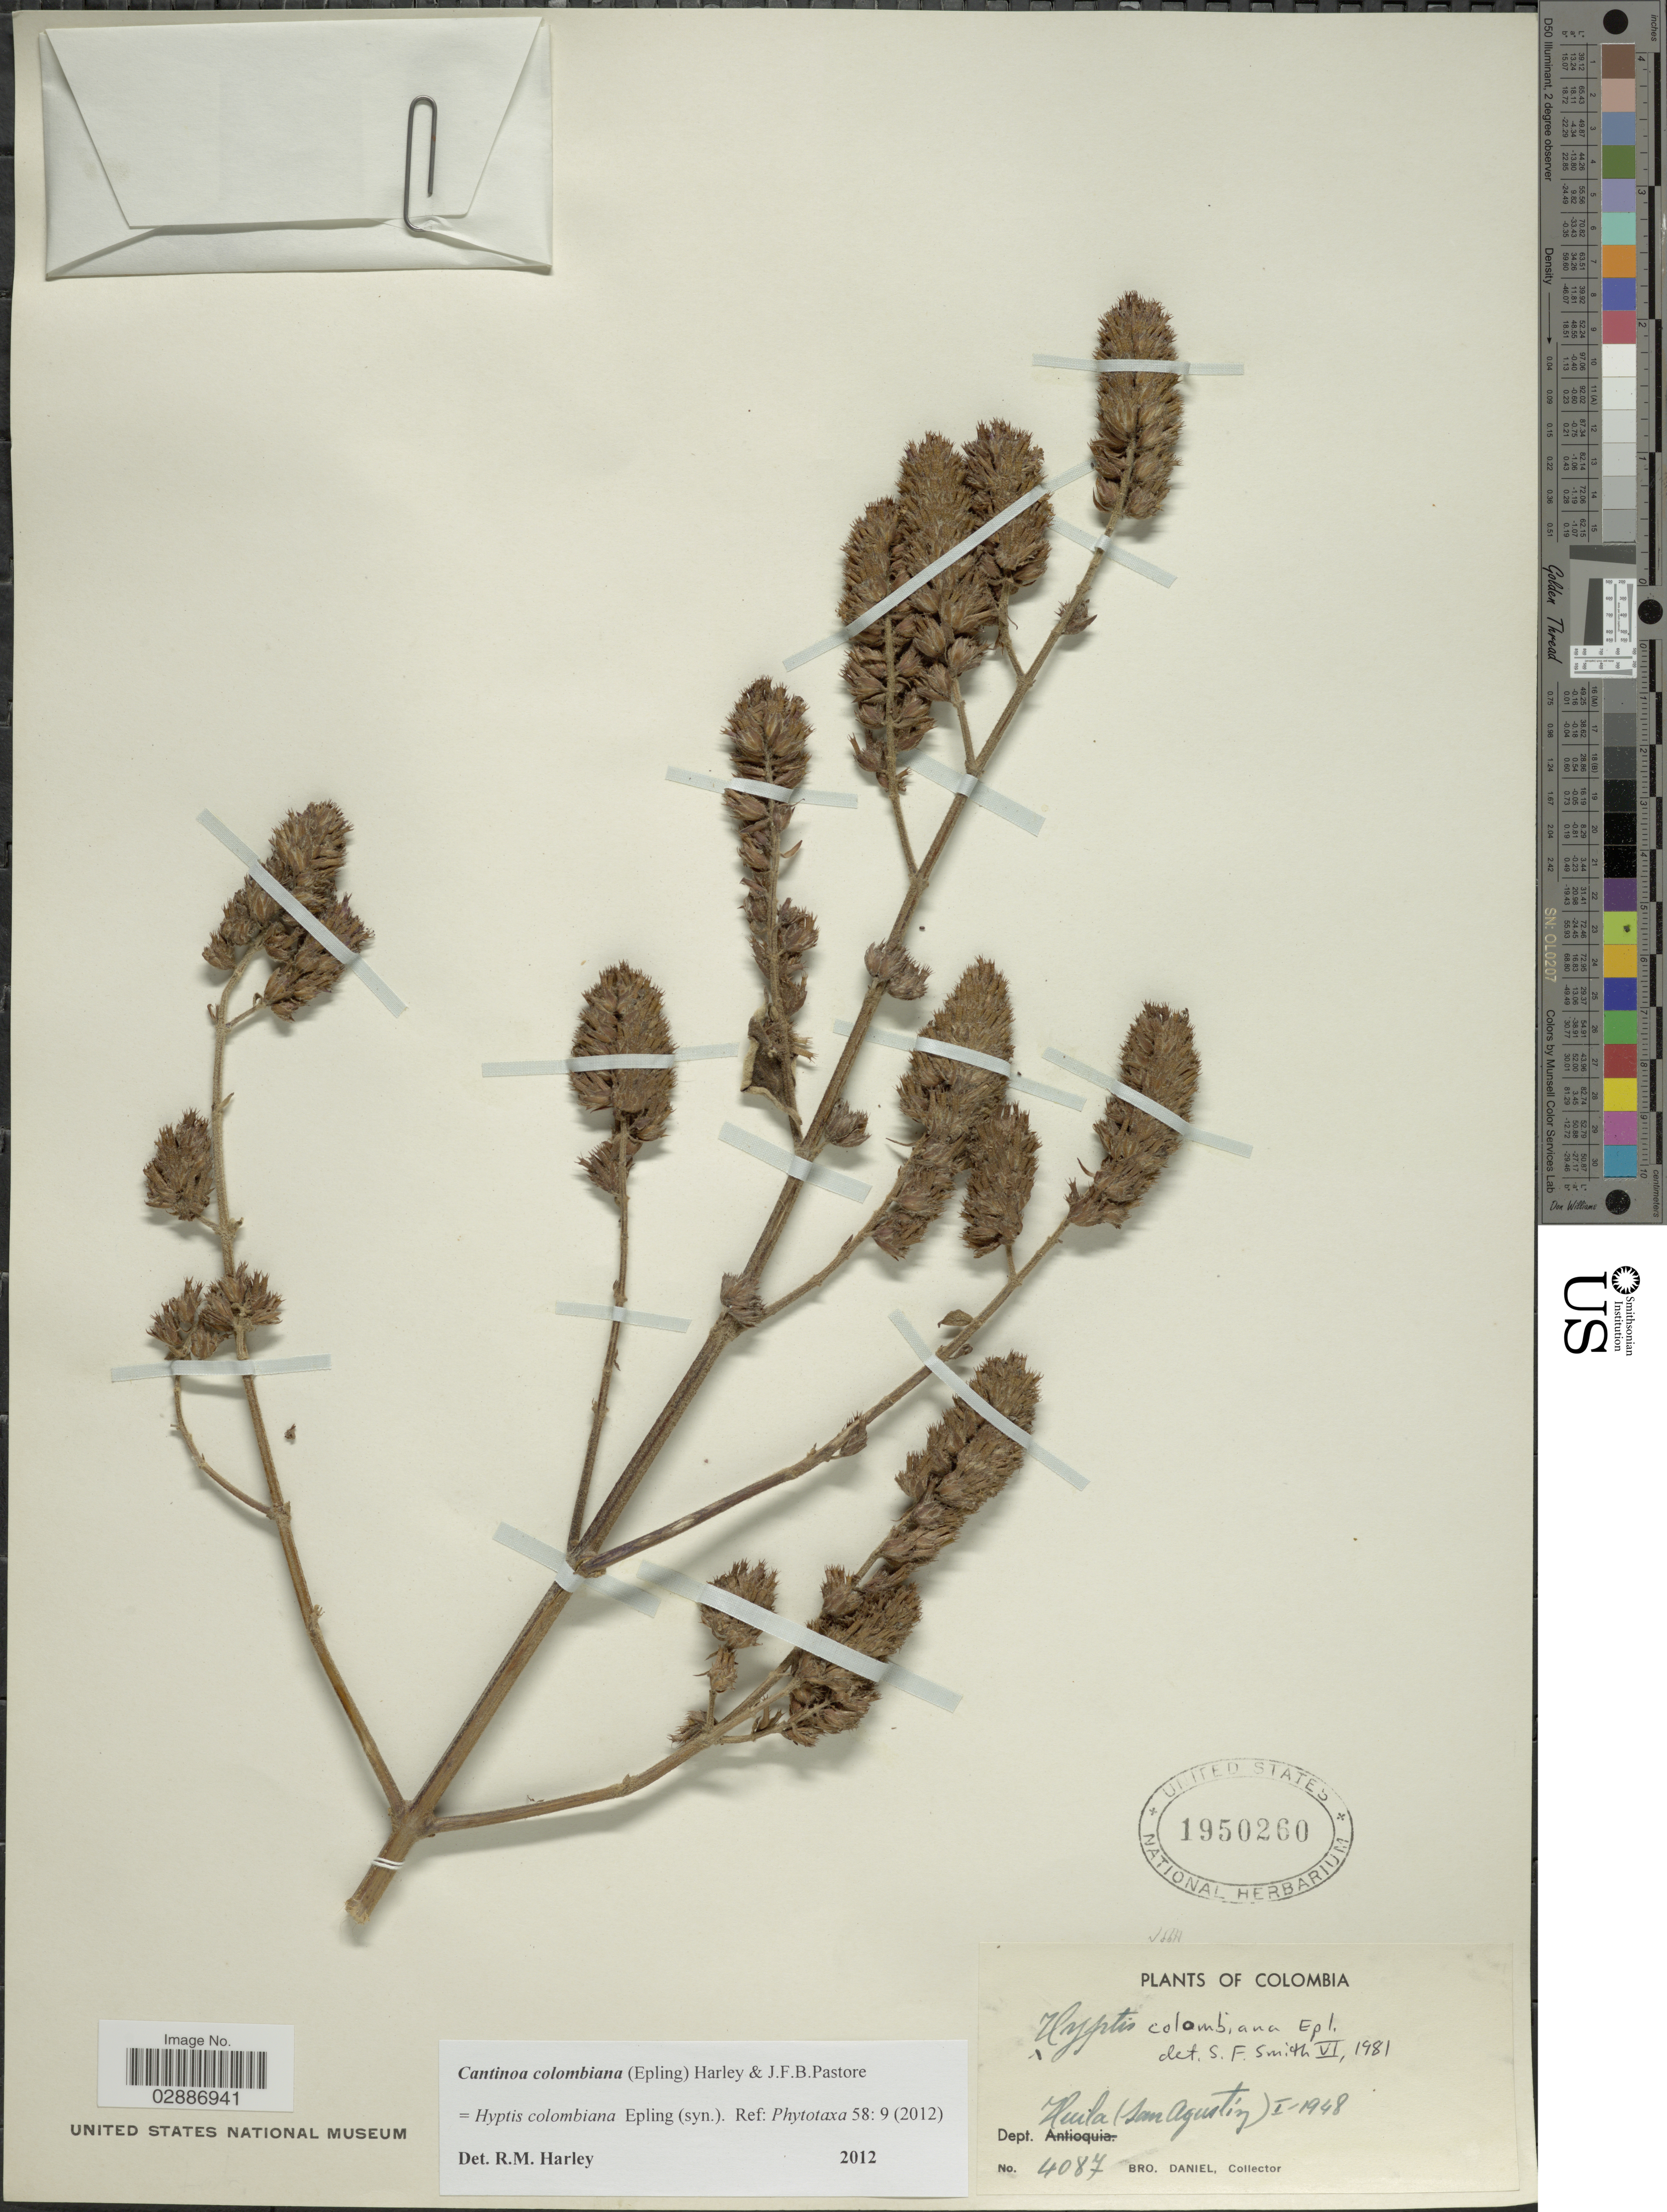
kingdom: Plantae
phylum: Tracheophyta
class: Magnoliopsida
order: Lamiales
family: Lamiaceae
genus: Cantinoa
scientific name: Cantinoa colombiana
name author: (Epling) Harley & J.F.B. Pastore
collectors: Bro. Daniel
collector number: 4087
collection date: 1948-01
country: Colombia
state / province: Huila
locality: Dept. Huila (San Agustín).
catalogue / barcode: US 1950260